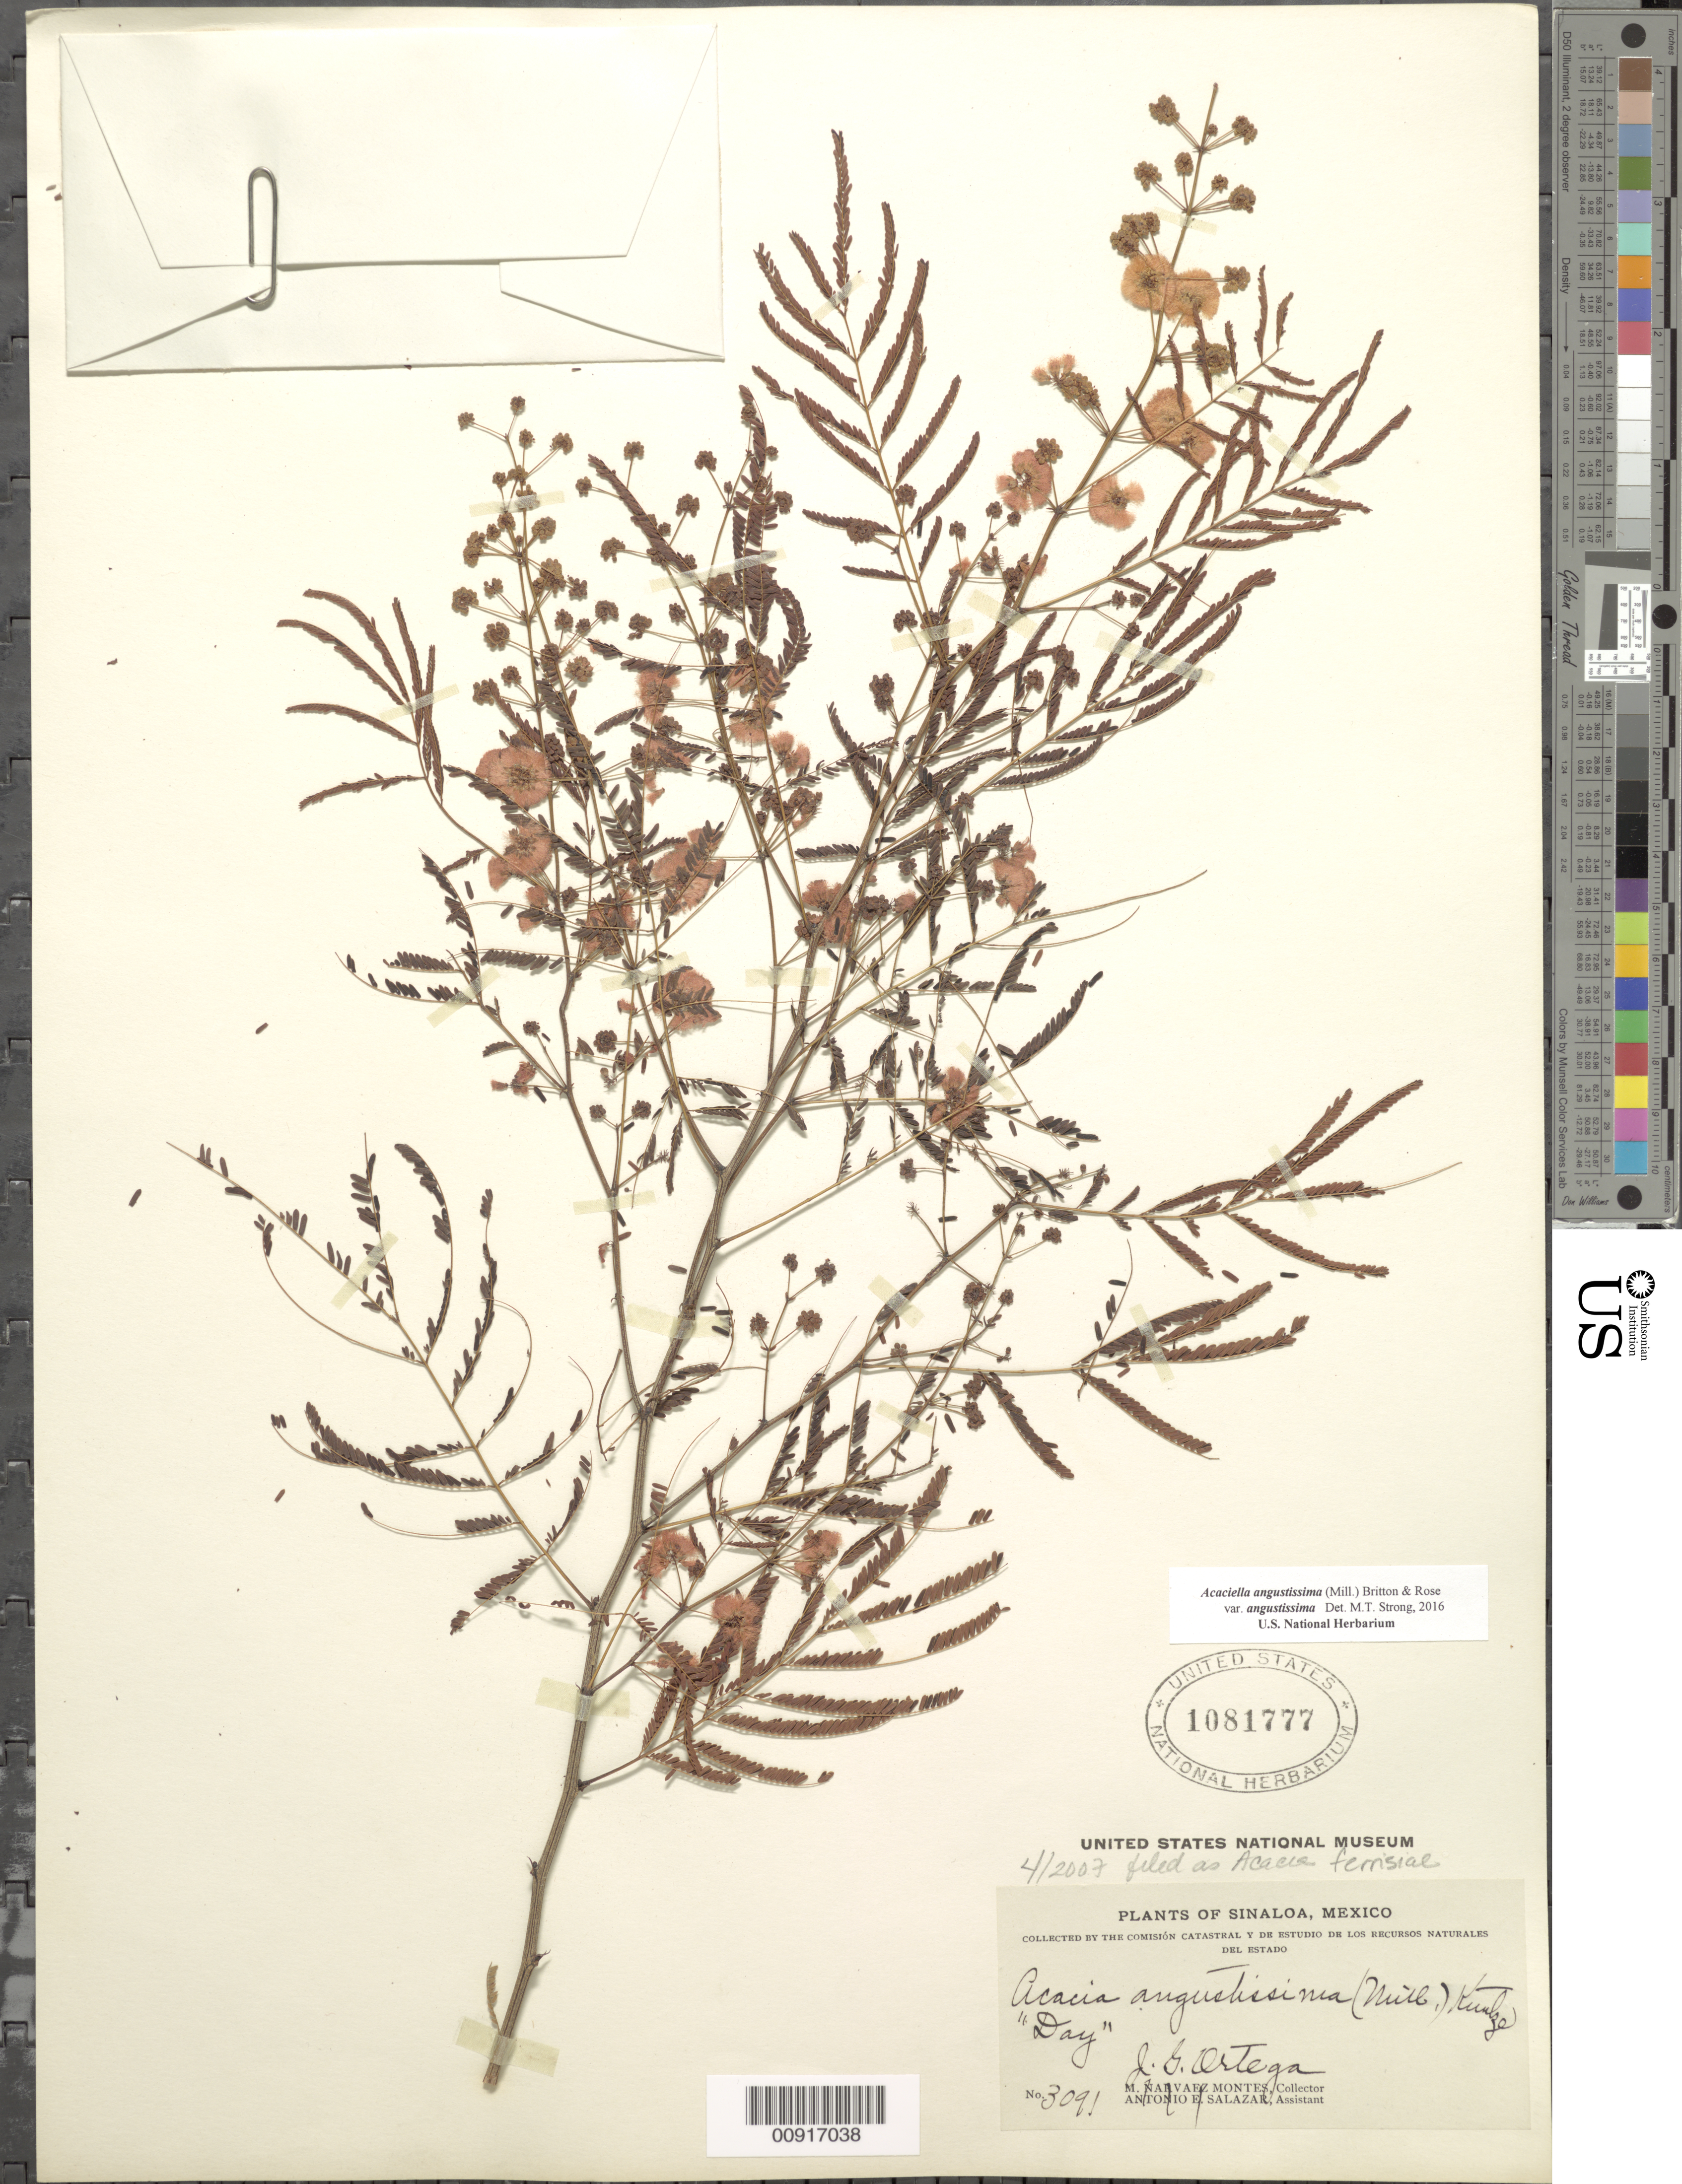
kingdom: Plantae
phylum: Tracheophyta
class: Magnoliopsida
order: Fabales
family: Fabaceae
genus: Acaciella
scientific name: Acaciella angustissima var. angustissima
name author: (Mill.) Britton & Rose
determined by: Strong, M. T., (US), Smithsonian Institution - National Museum of Natural History (UNITED STATES)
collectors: J. Ortega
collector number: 3091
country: Mexico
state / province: Sinaloa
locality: Sinaloa.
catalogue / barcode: US 1081777